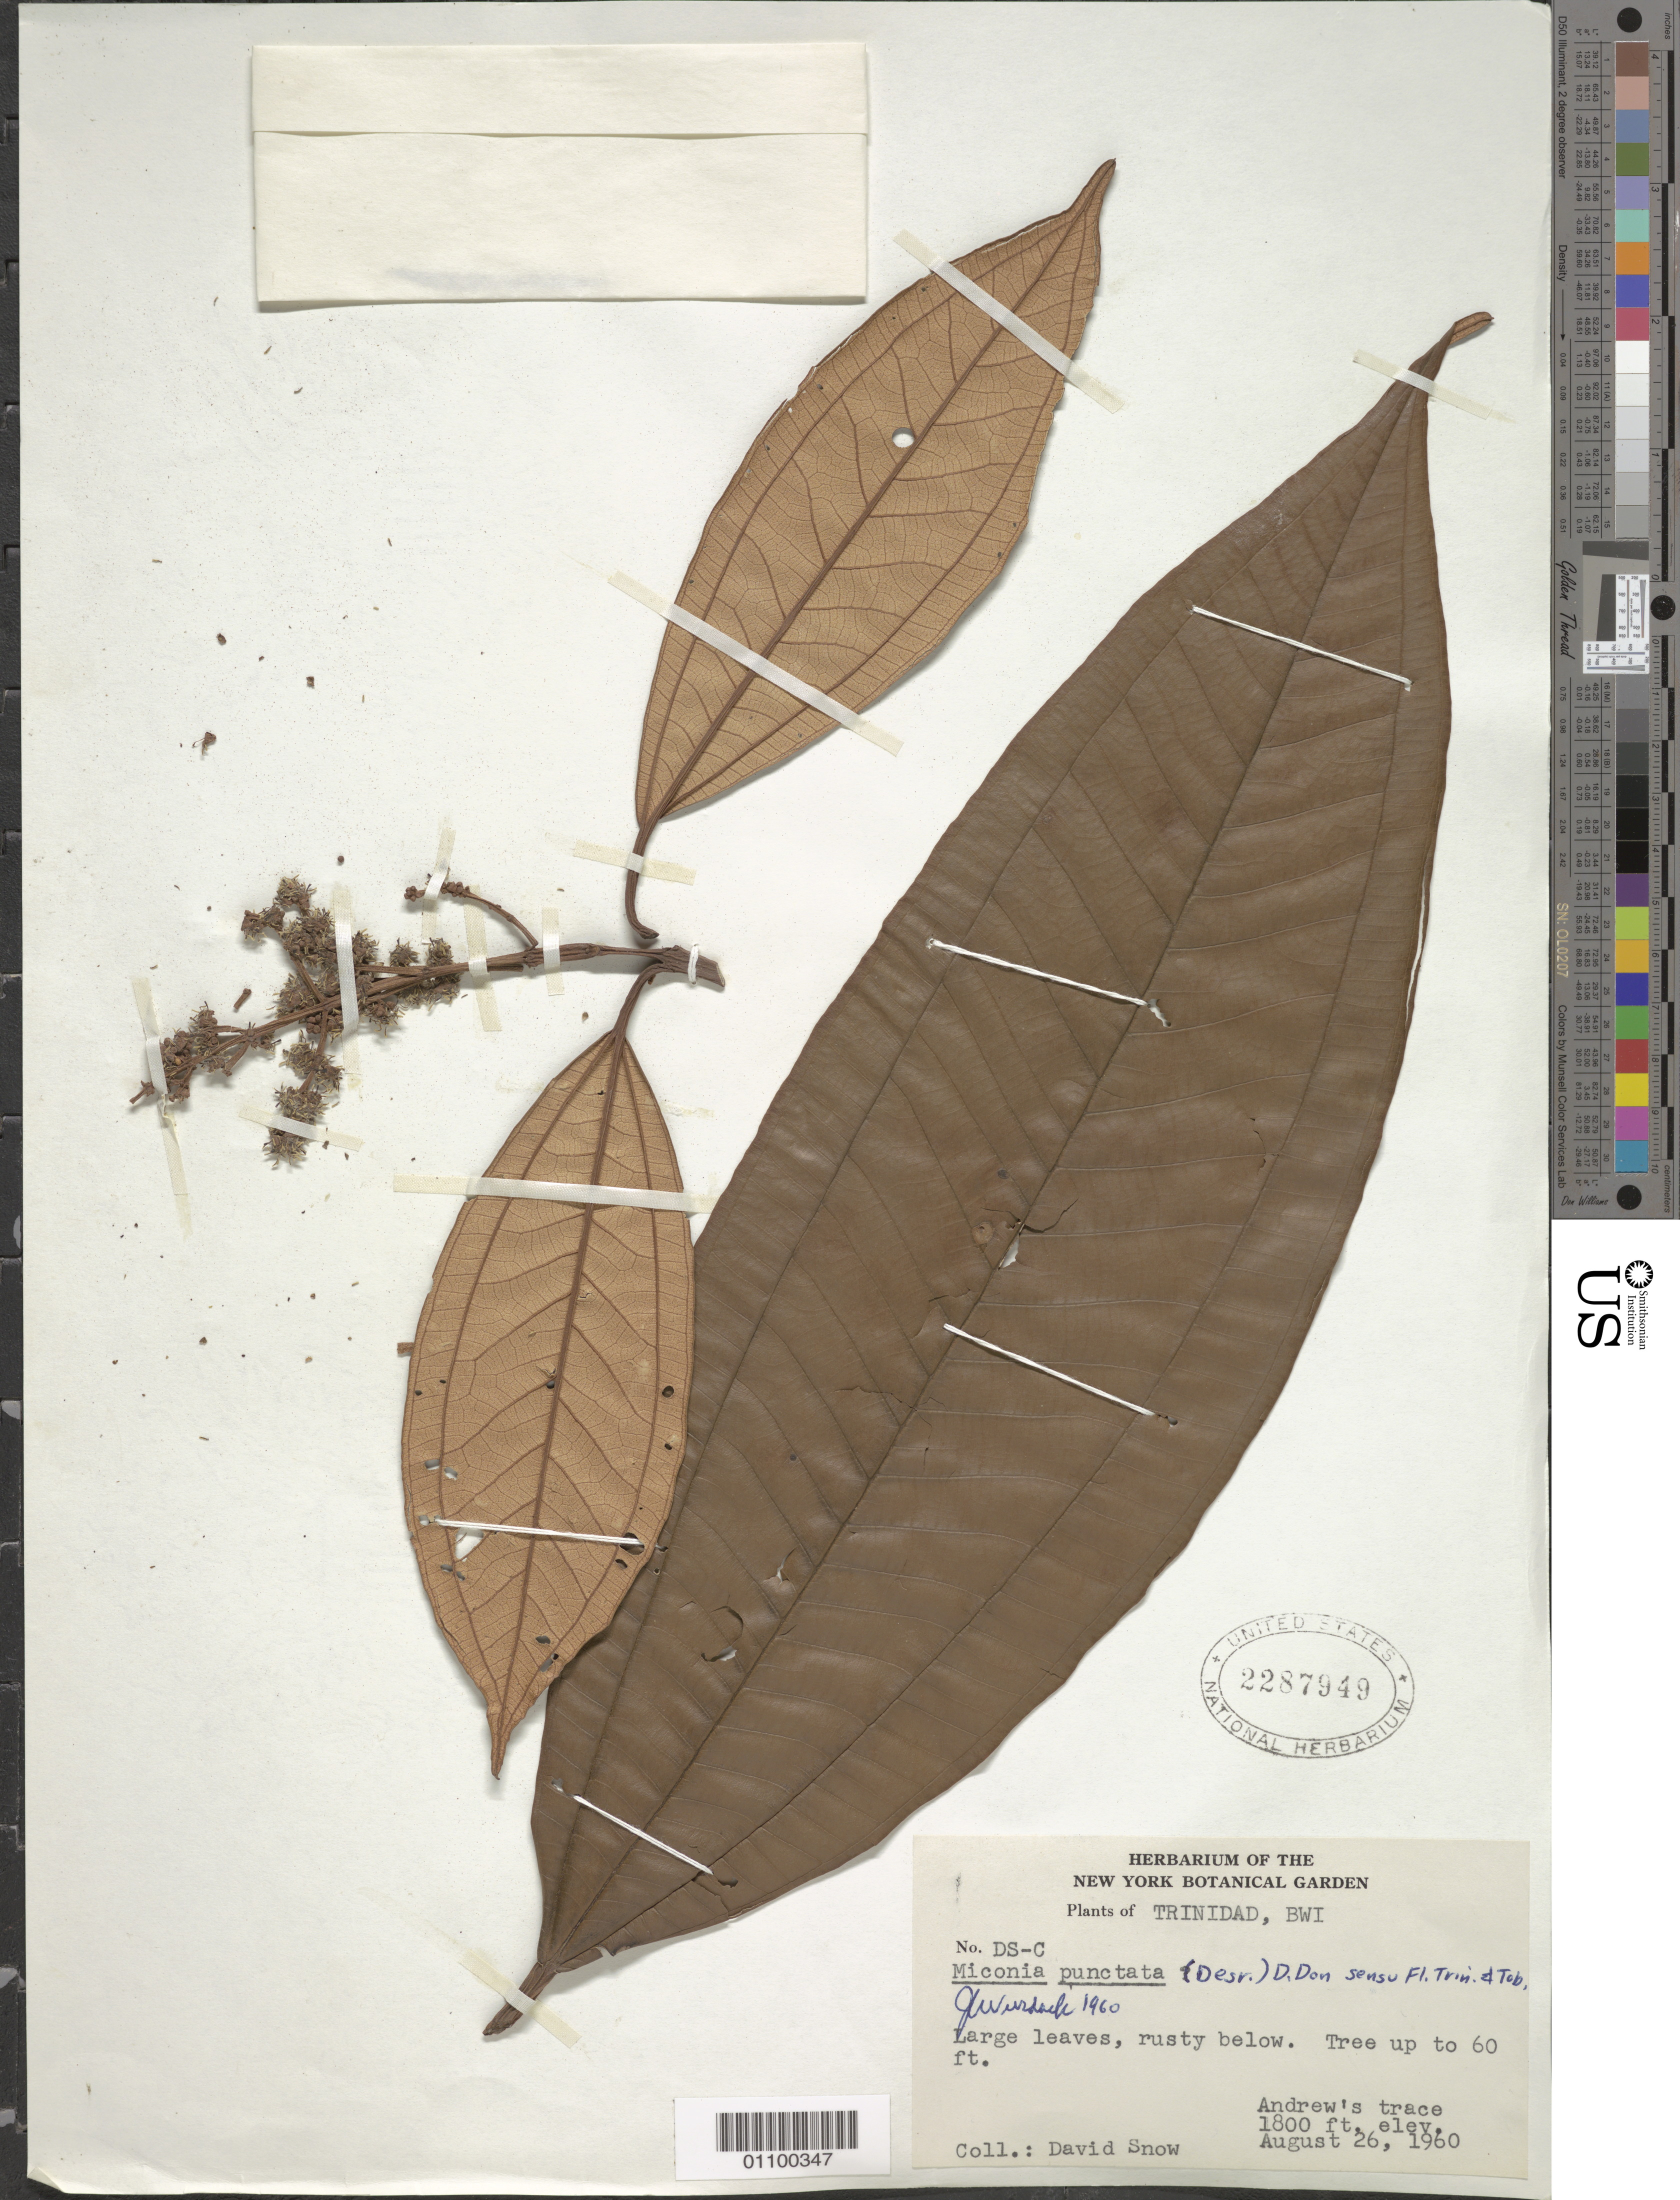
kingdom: Plantae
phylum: Tracheophyta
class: Magnoliopsida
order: Myrtales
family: Melastomataceae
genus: Miconia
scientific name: Miconia punctata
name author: (Desr.) D. Don ex DC.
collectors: D. Snow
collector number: DS-C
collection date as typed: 26 Aug 1960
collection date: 1960-08-26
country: Trinidad and Tobago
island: Trinidad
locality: Andrew's trace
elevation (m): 549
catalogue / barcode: US 2287949